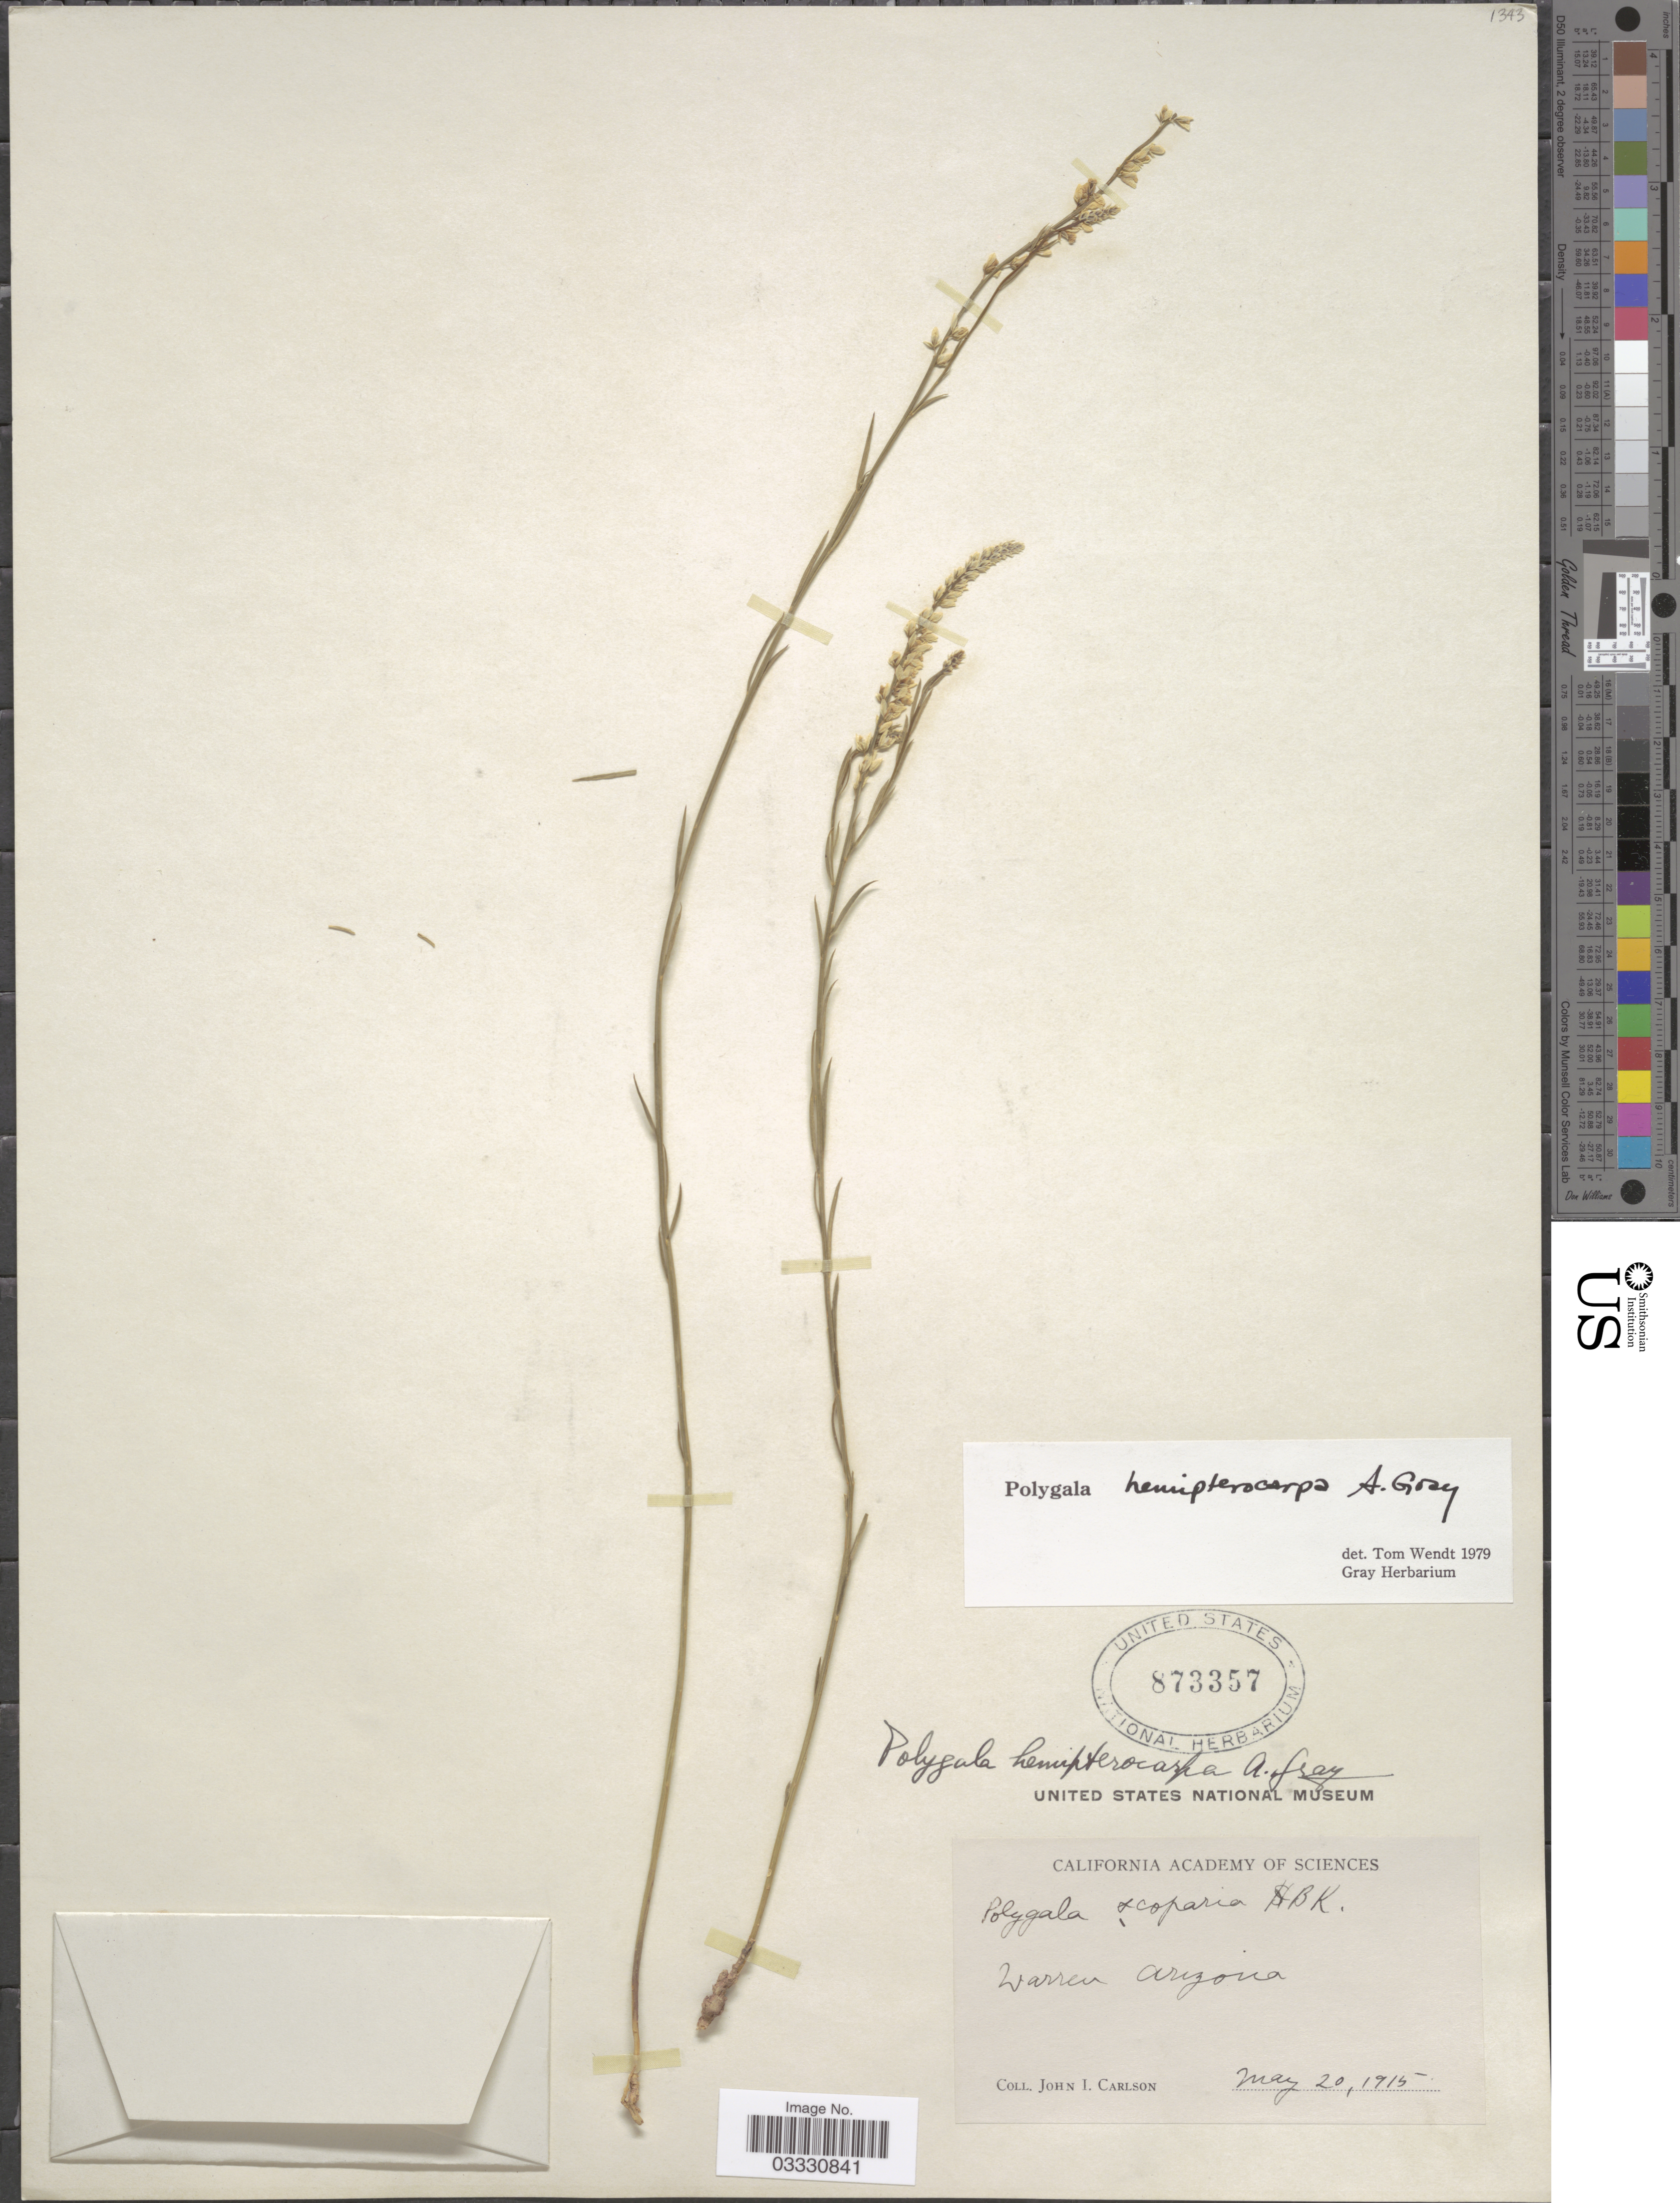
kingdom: Plantae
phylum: Tracheophyta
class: Magnoliopsida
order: Fabales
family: Polygalaceae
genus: Polygala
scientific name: Polygala hemipterocarpa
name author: A. Gray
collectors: J. Carlson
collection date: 1915-05-20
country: United States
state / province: Arizona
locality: Warren.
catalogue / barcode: US 873357